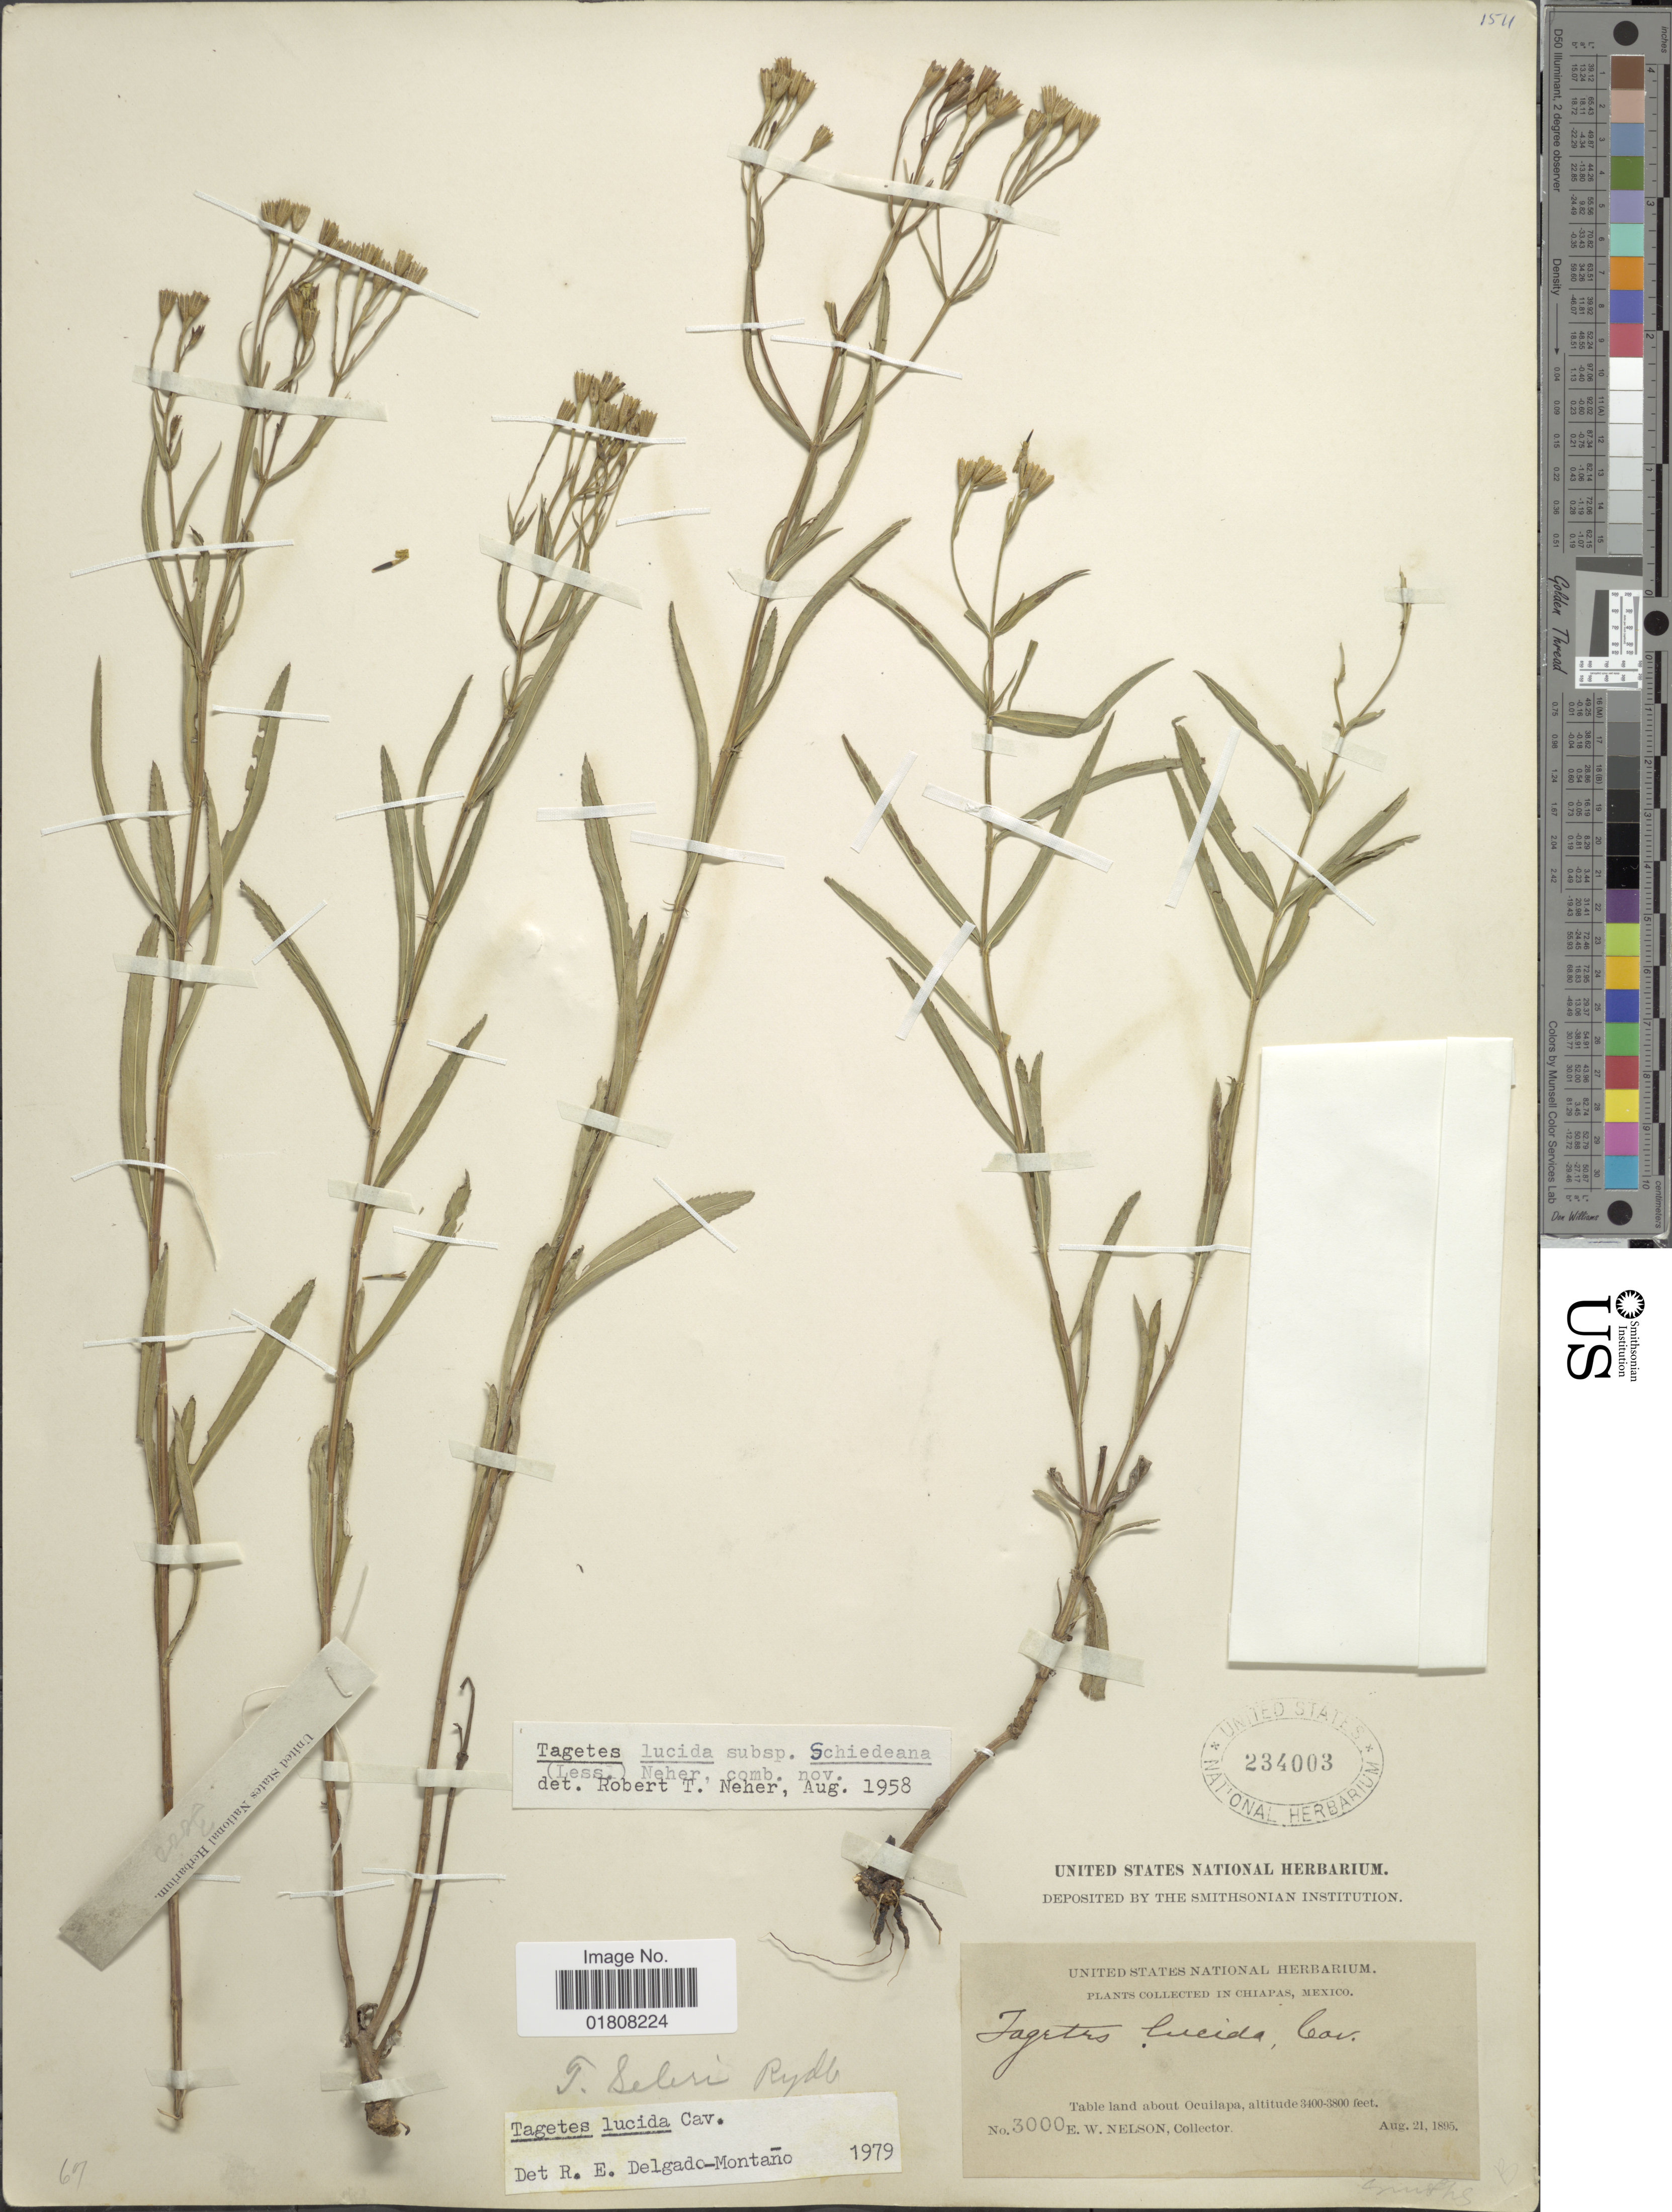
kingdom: Plantae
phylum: Tracheophyta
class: Magnoliopsida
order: Asterales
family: Asteraceae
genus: Tagetes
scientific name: Tagetes lucida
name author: Cav.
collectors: E. W. Nelson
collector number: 3000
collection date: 1895-08-21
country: Mexico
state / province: Chiapas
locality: Table and about Ocuilapa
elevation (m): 1036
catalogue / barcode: US 234003